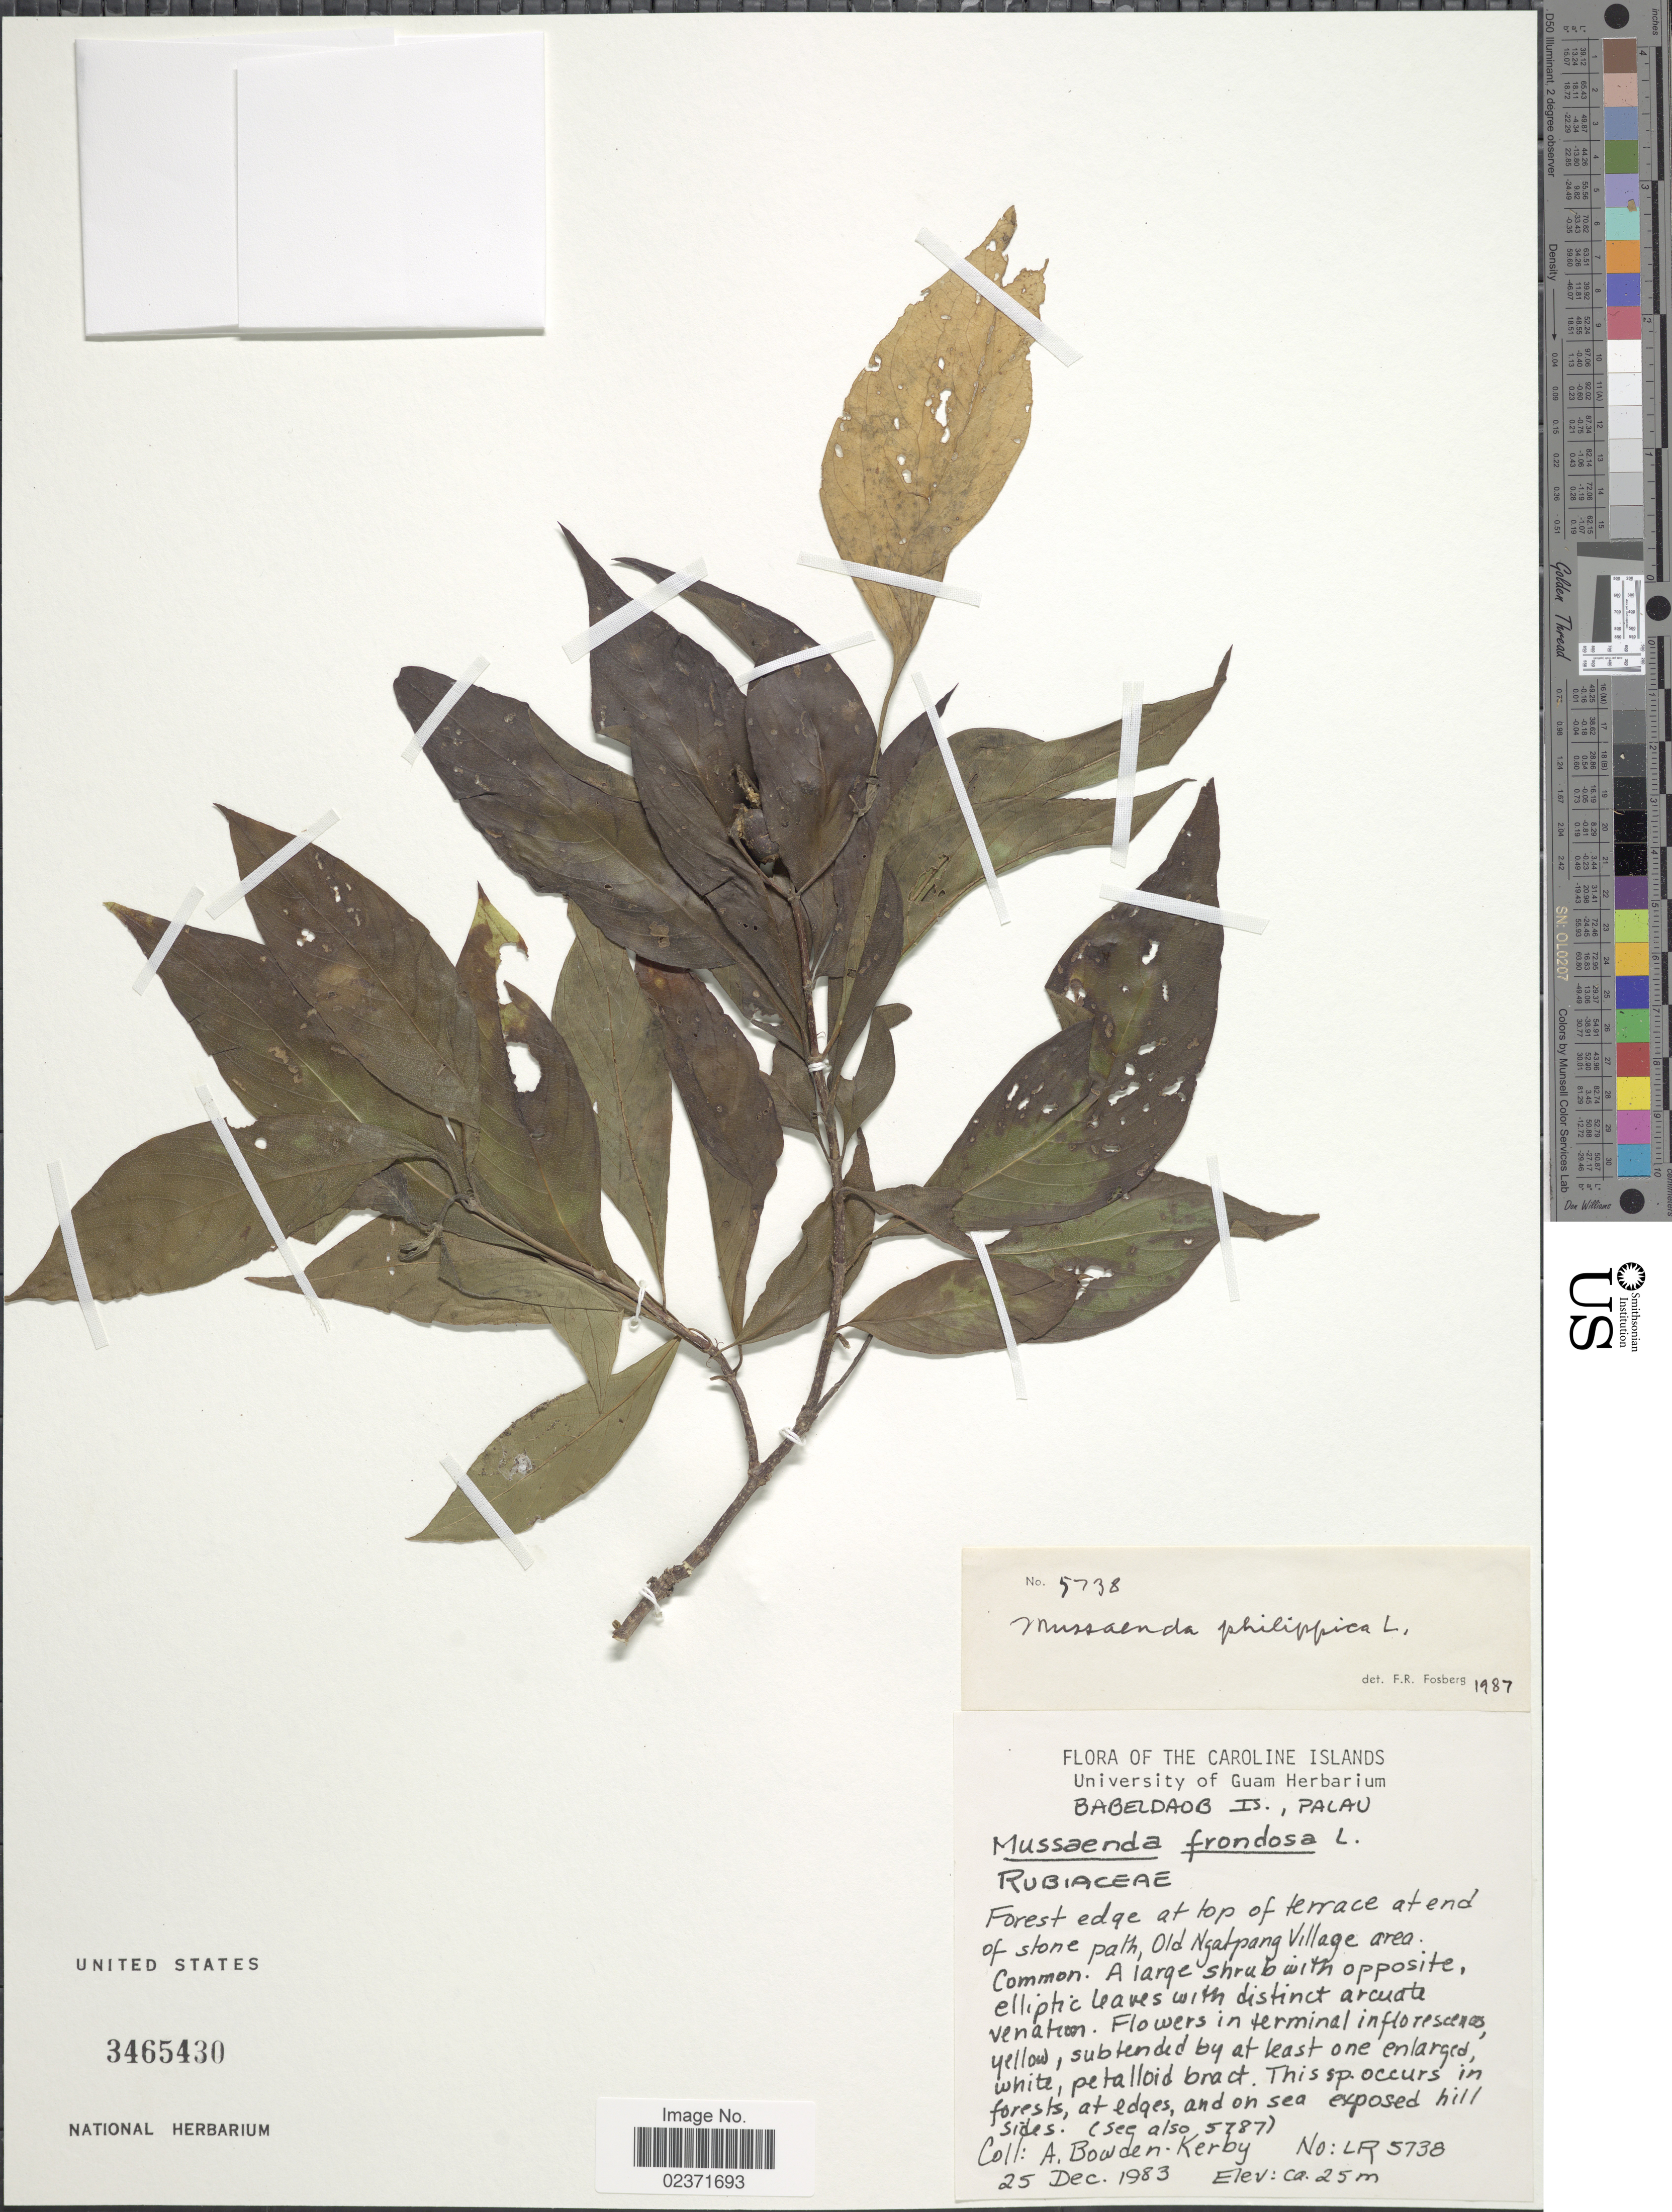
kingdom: Plantae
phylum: Tracheophyta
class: Magnoliopsida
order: Gentianales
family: Rubiaceae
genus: Mussaenda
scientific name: Mussaenda philippica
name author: A. Rich.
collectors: A. Bowden-Kerby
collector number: LR5738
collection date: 1983-12-25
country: Palau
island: Babeldaob [Babelthuap]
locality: Caroline Islands. Babeldaob Is., Palau. top of terrace at end of stone path, Old Ngatpang Village area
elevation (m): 25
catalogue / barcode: US 3465430